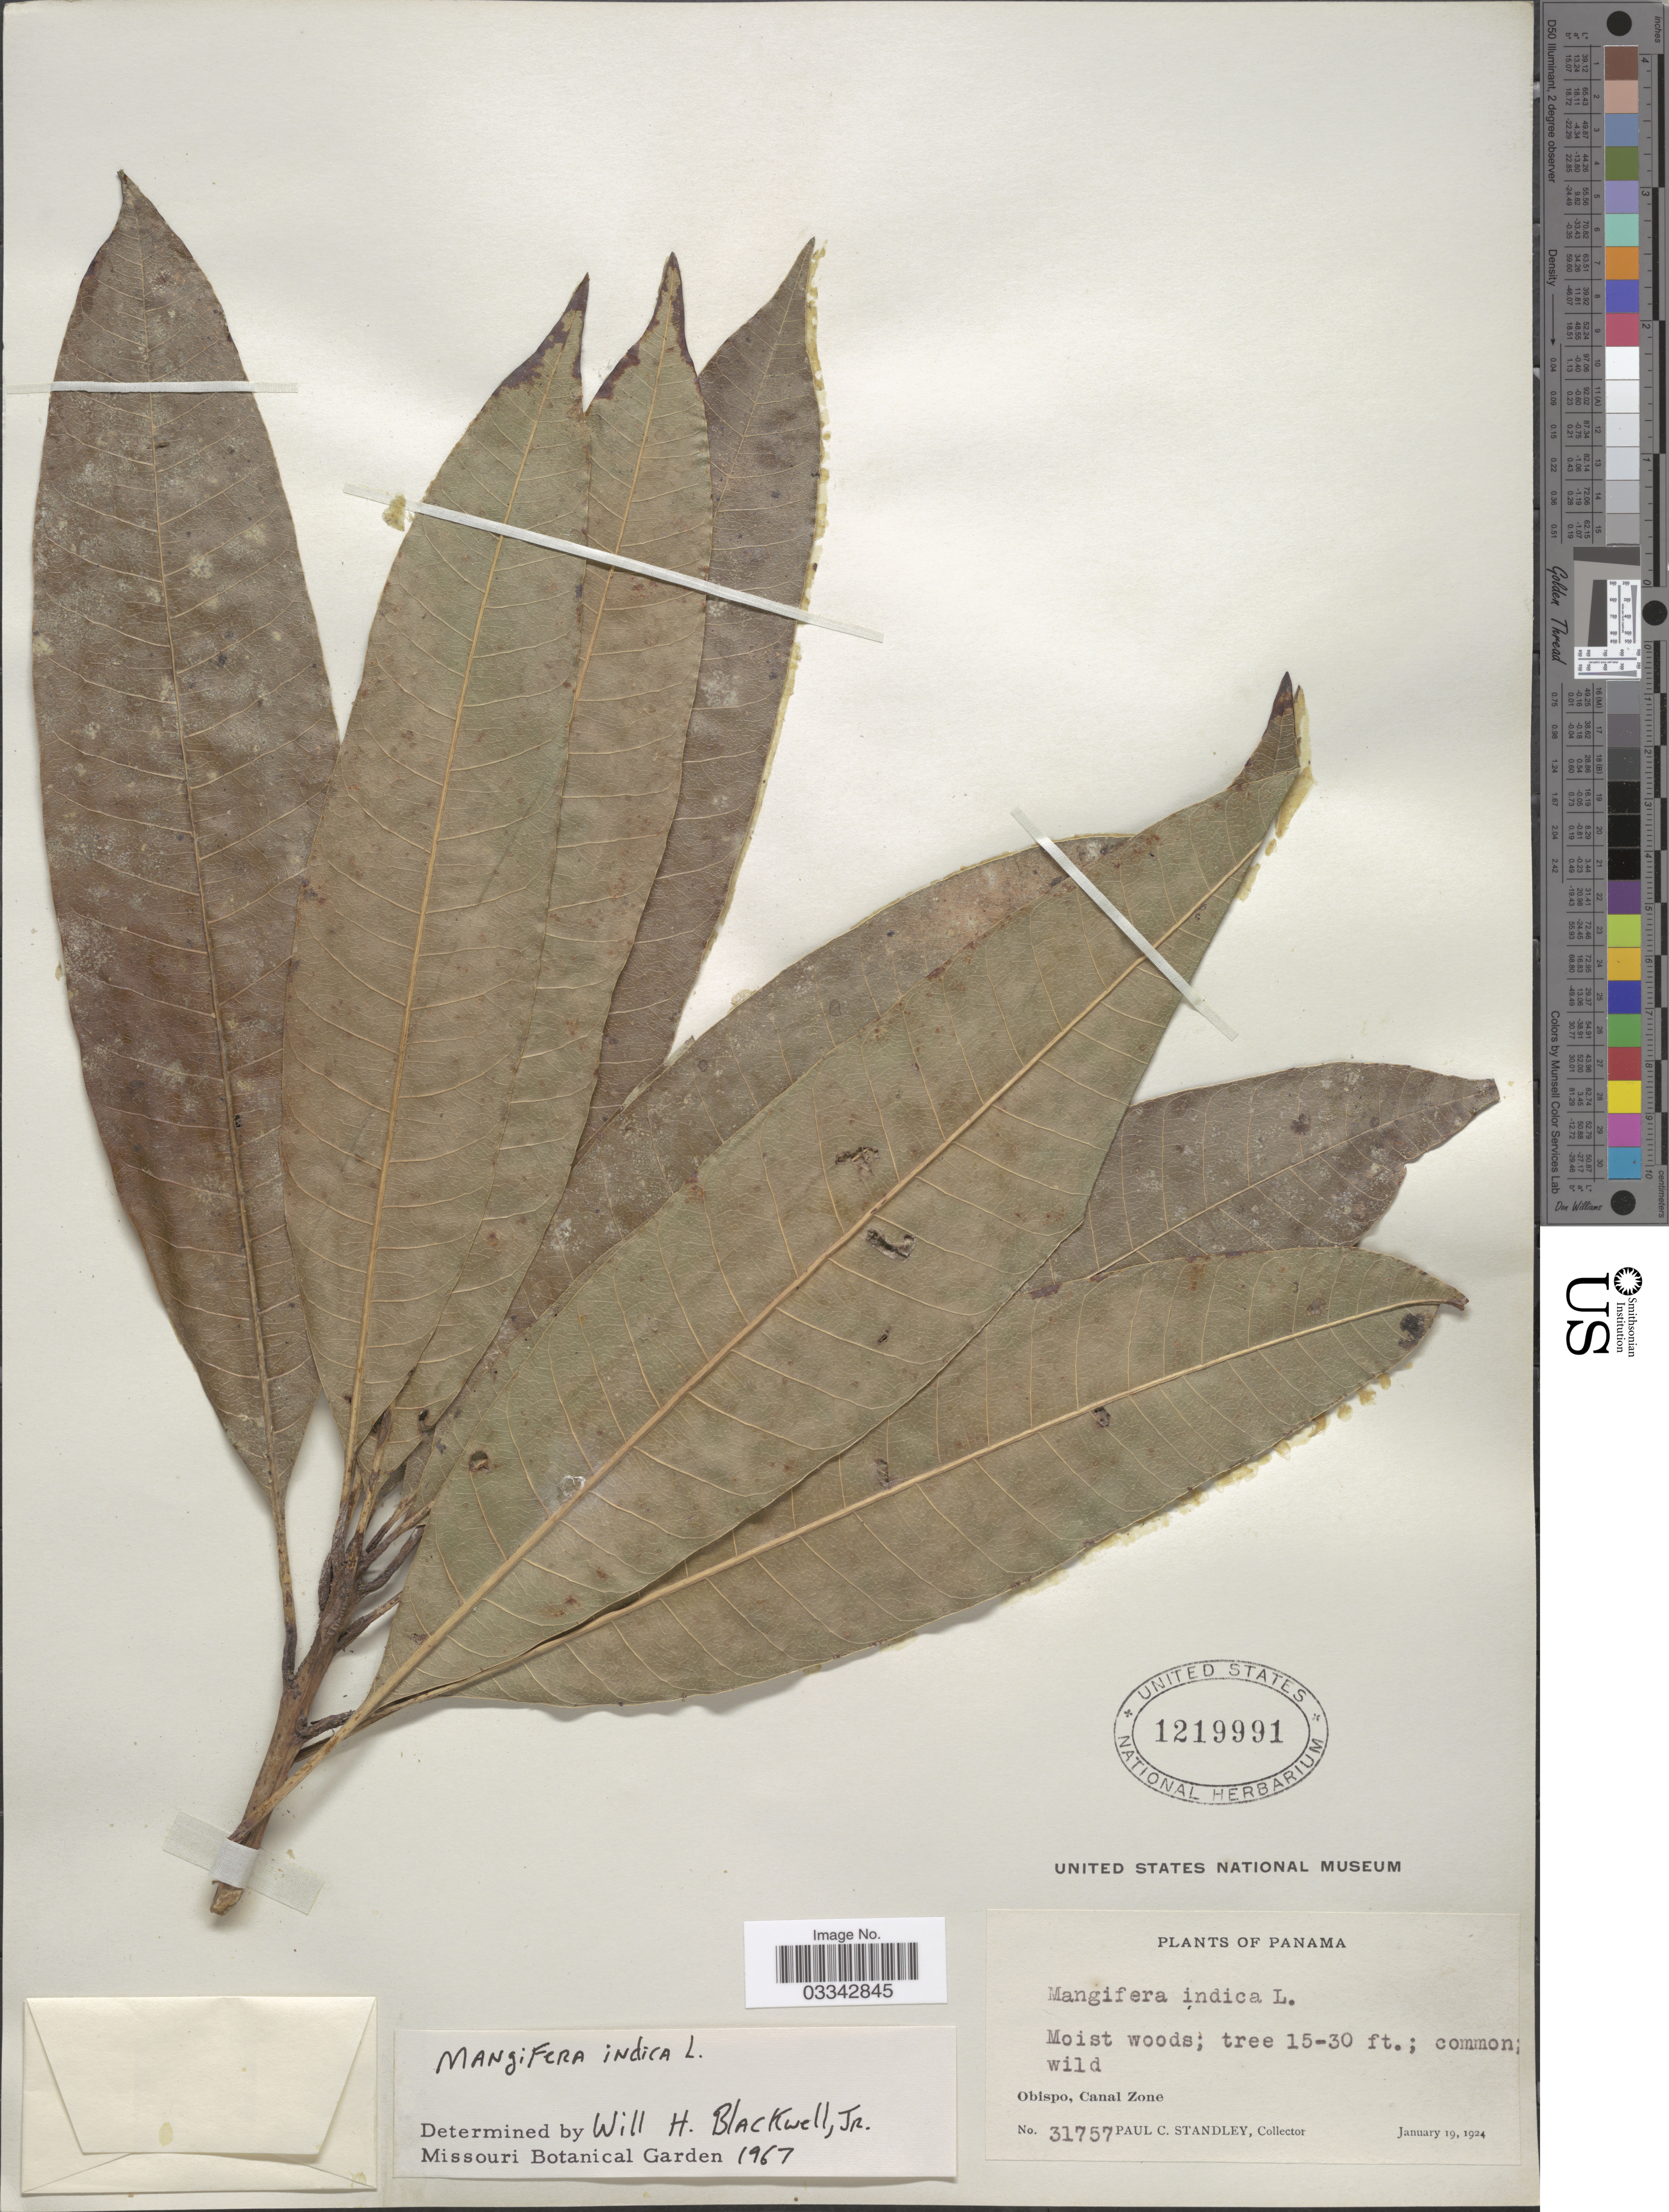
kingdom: Plantae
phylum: Tracheophyta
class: Magnoliopsida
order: Sapindales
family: Anacardiaceae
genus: Mangifera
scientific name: Mangifera indica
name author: L.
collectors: P. C. Standley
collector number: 31757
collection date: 1924-01-19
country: Panama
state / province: Colón / Panamá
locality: Obispo, Canal Zone.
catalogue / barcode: US 1219991